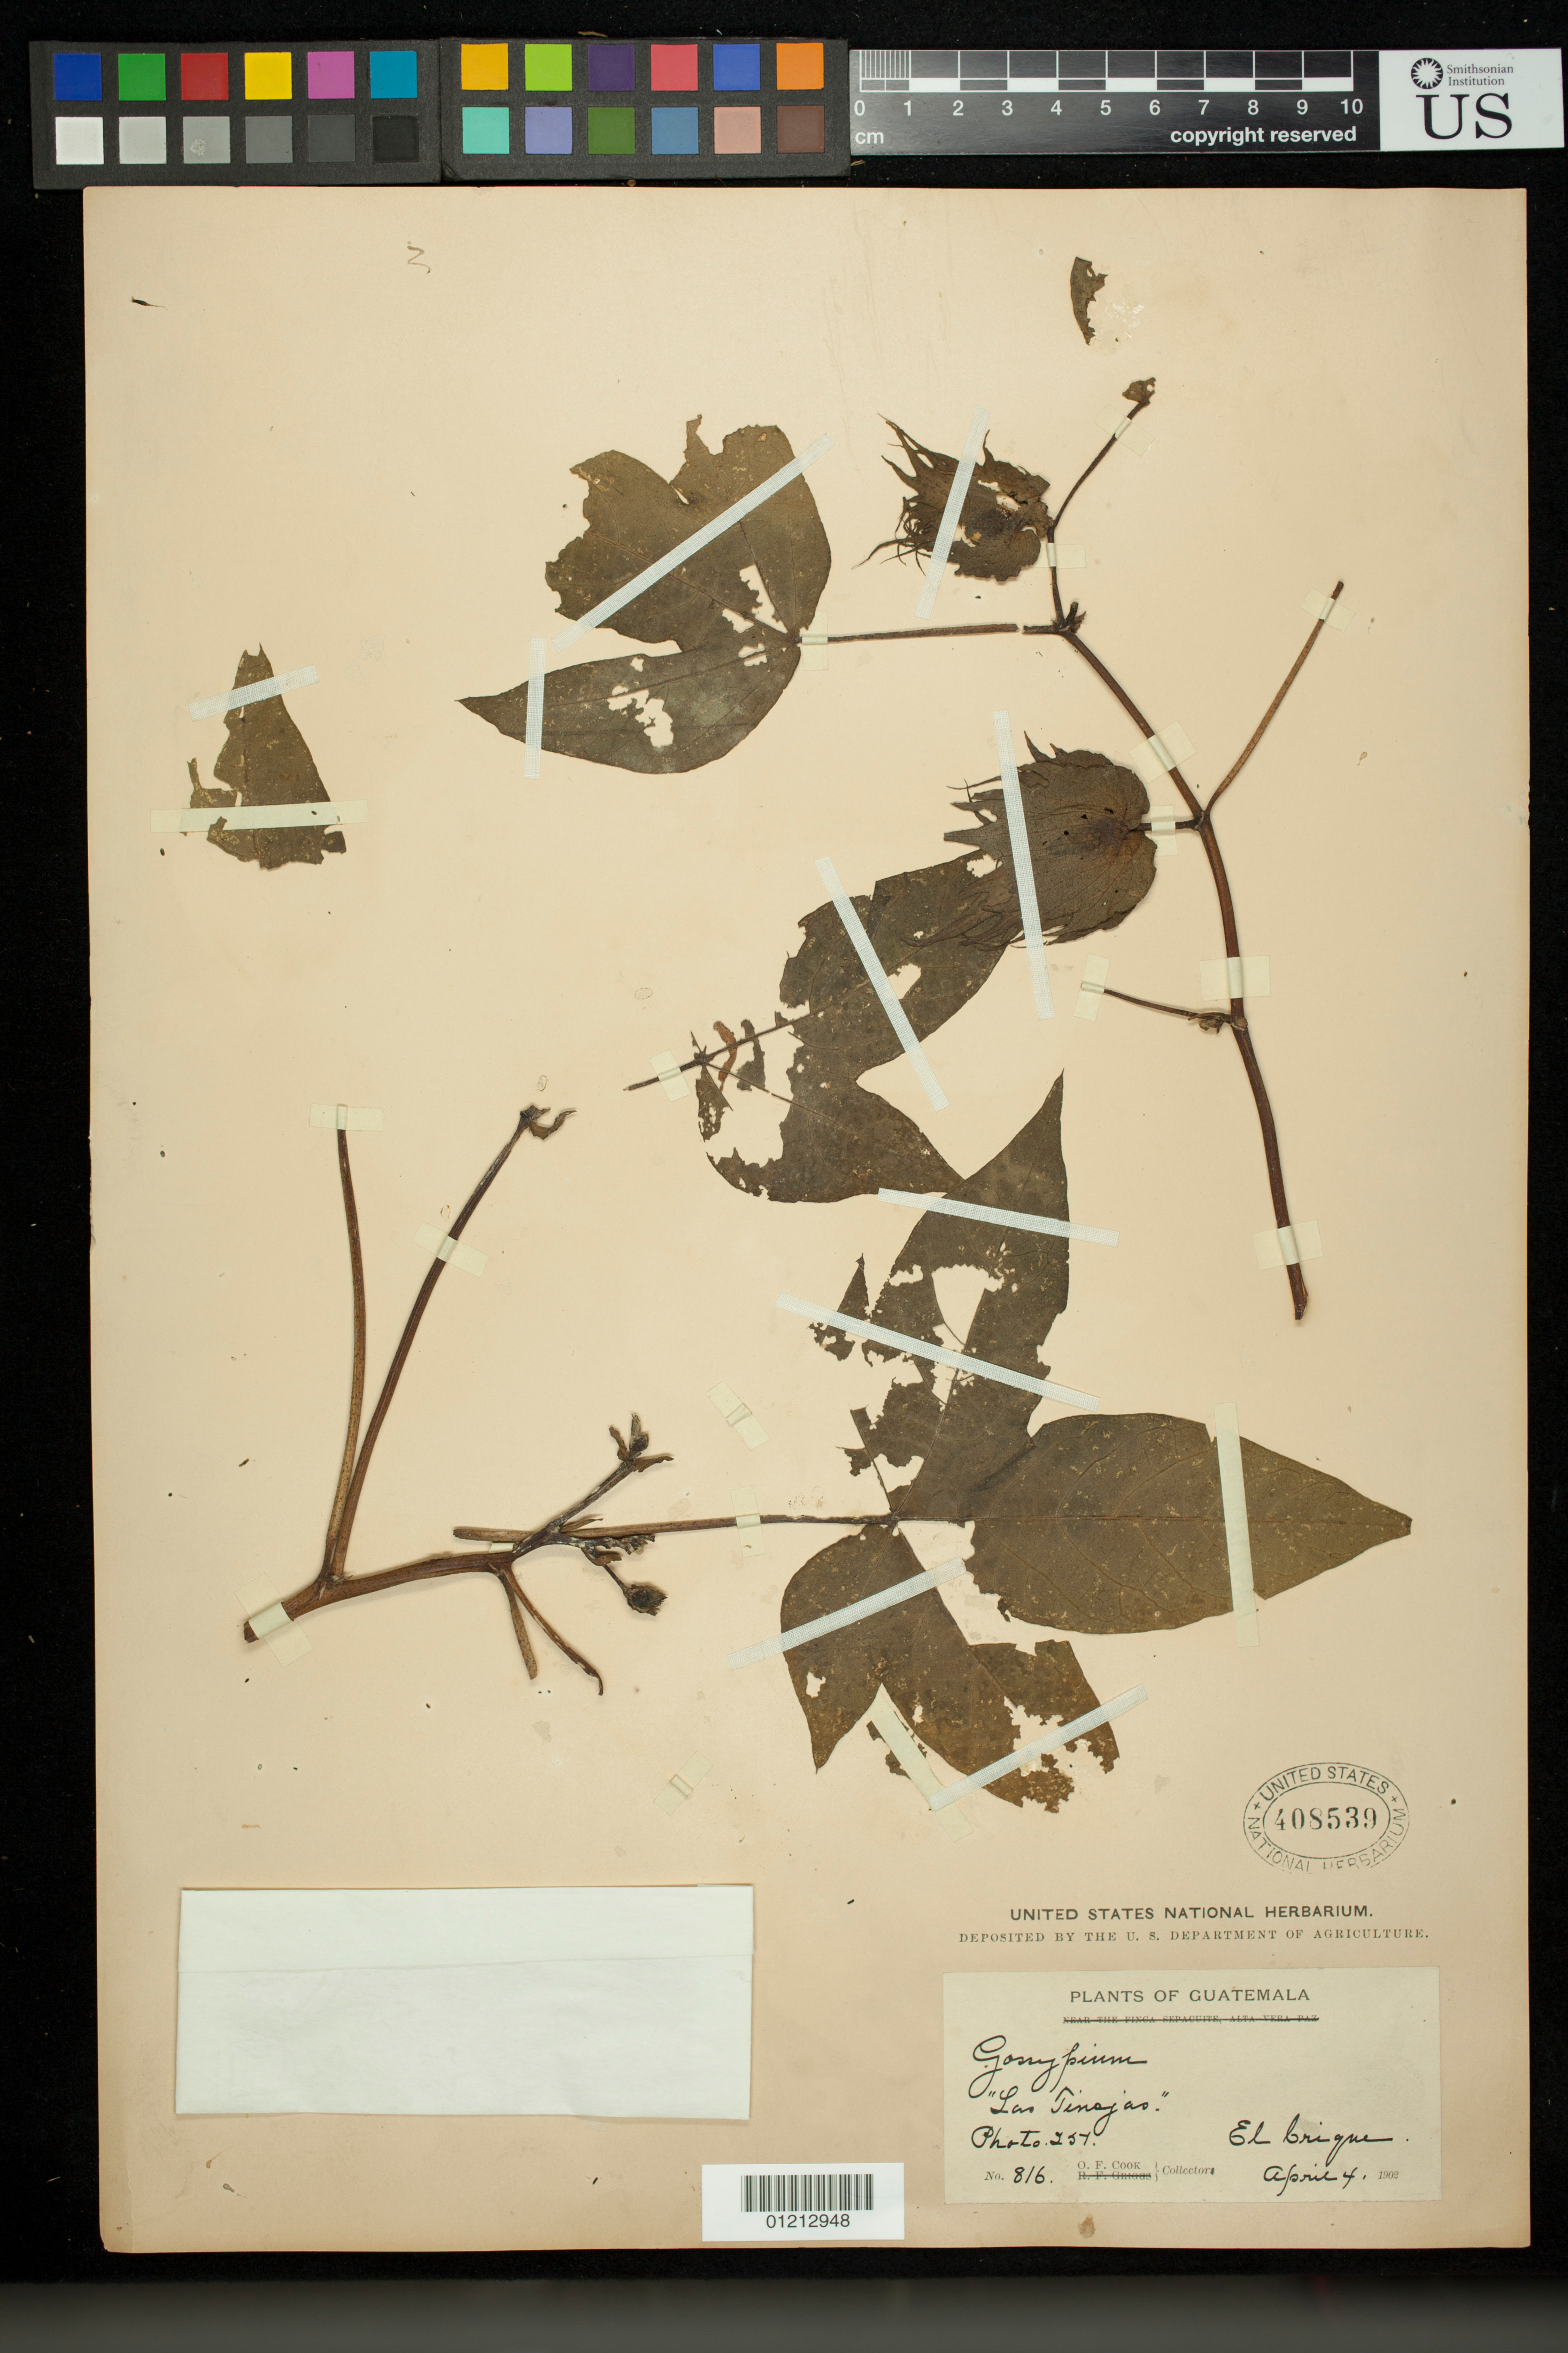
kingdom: Plantae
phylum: Tracheophyta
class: Magnoliopsida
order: Malvales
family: Malvaceae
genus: Gossypium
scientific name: Gossypium sp.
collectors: O. F. Cook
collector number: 816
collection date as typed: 04 Apr 1902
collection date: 1902-04-04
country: Guatemala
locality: El crique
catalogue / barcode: US 408539